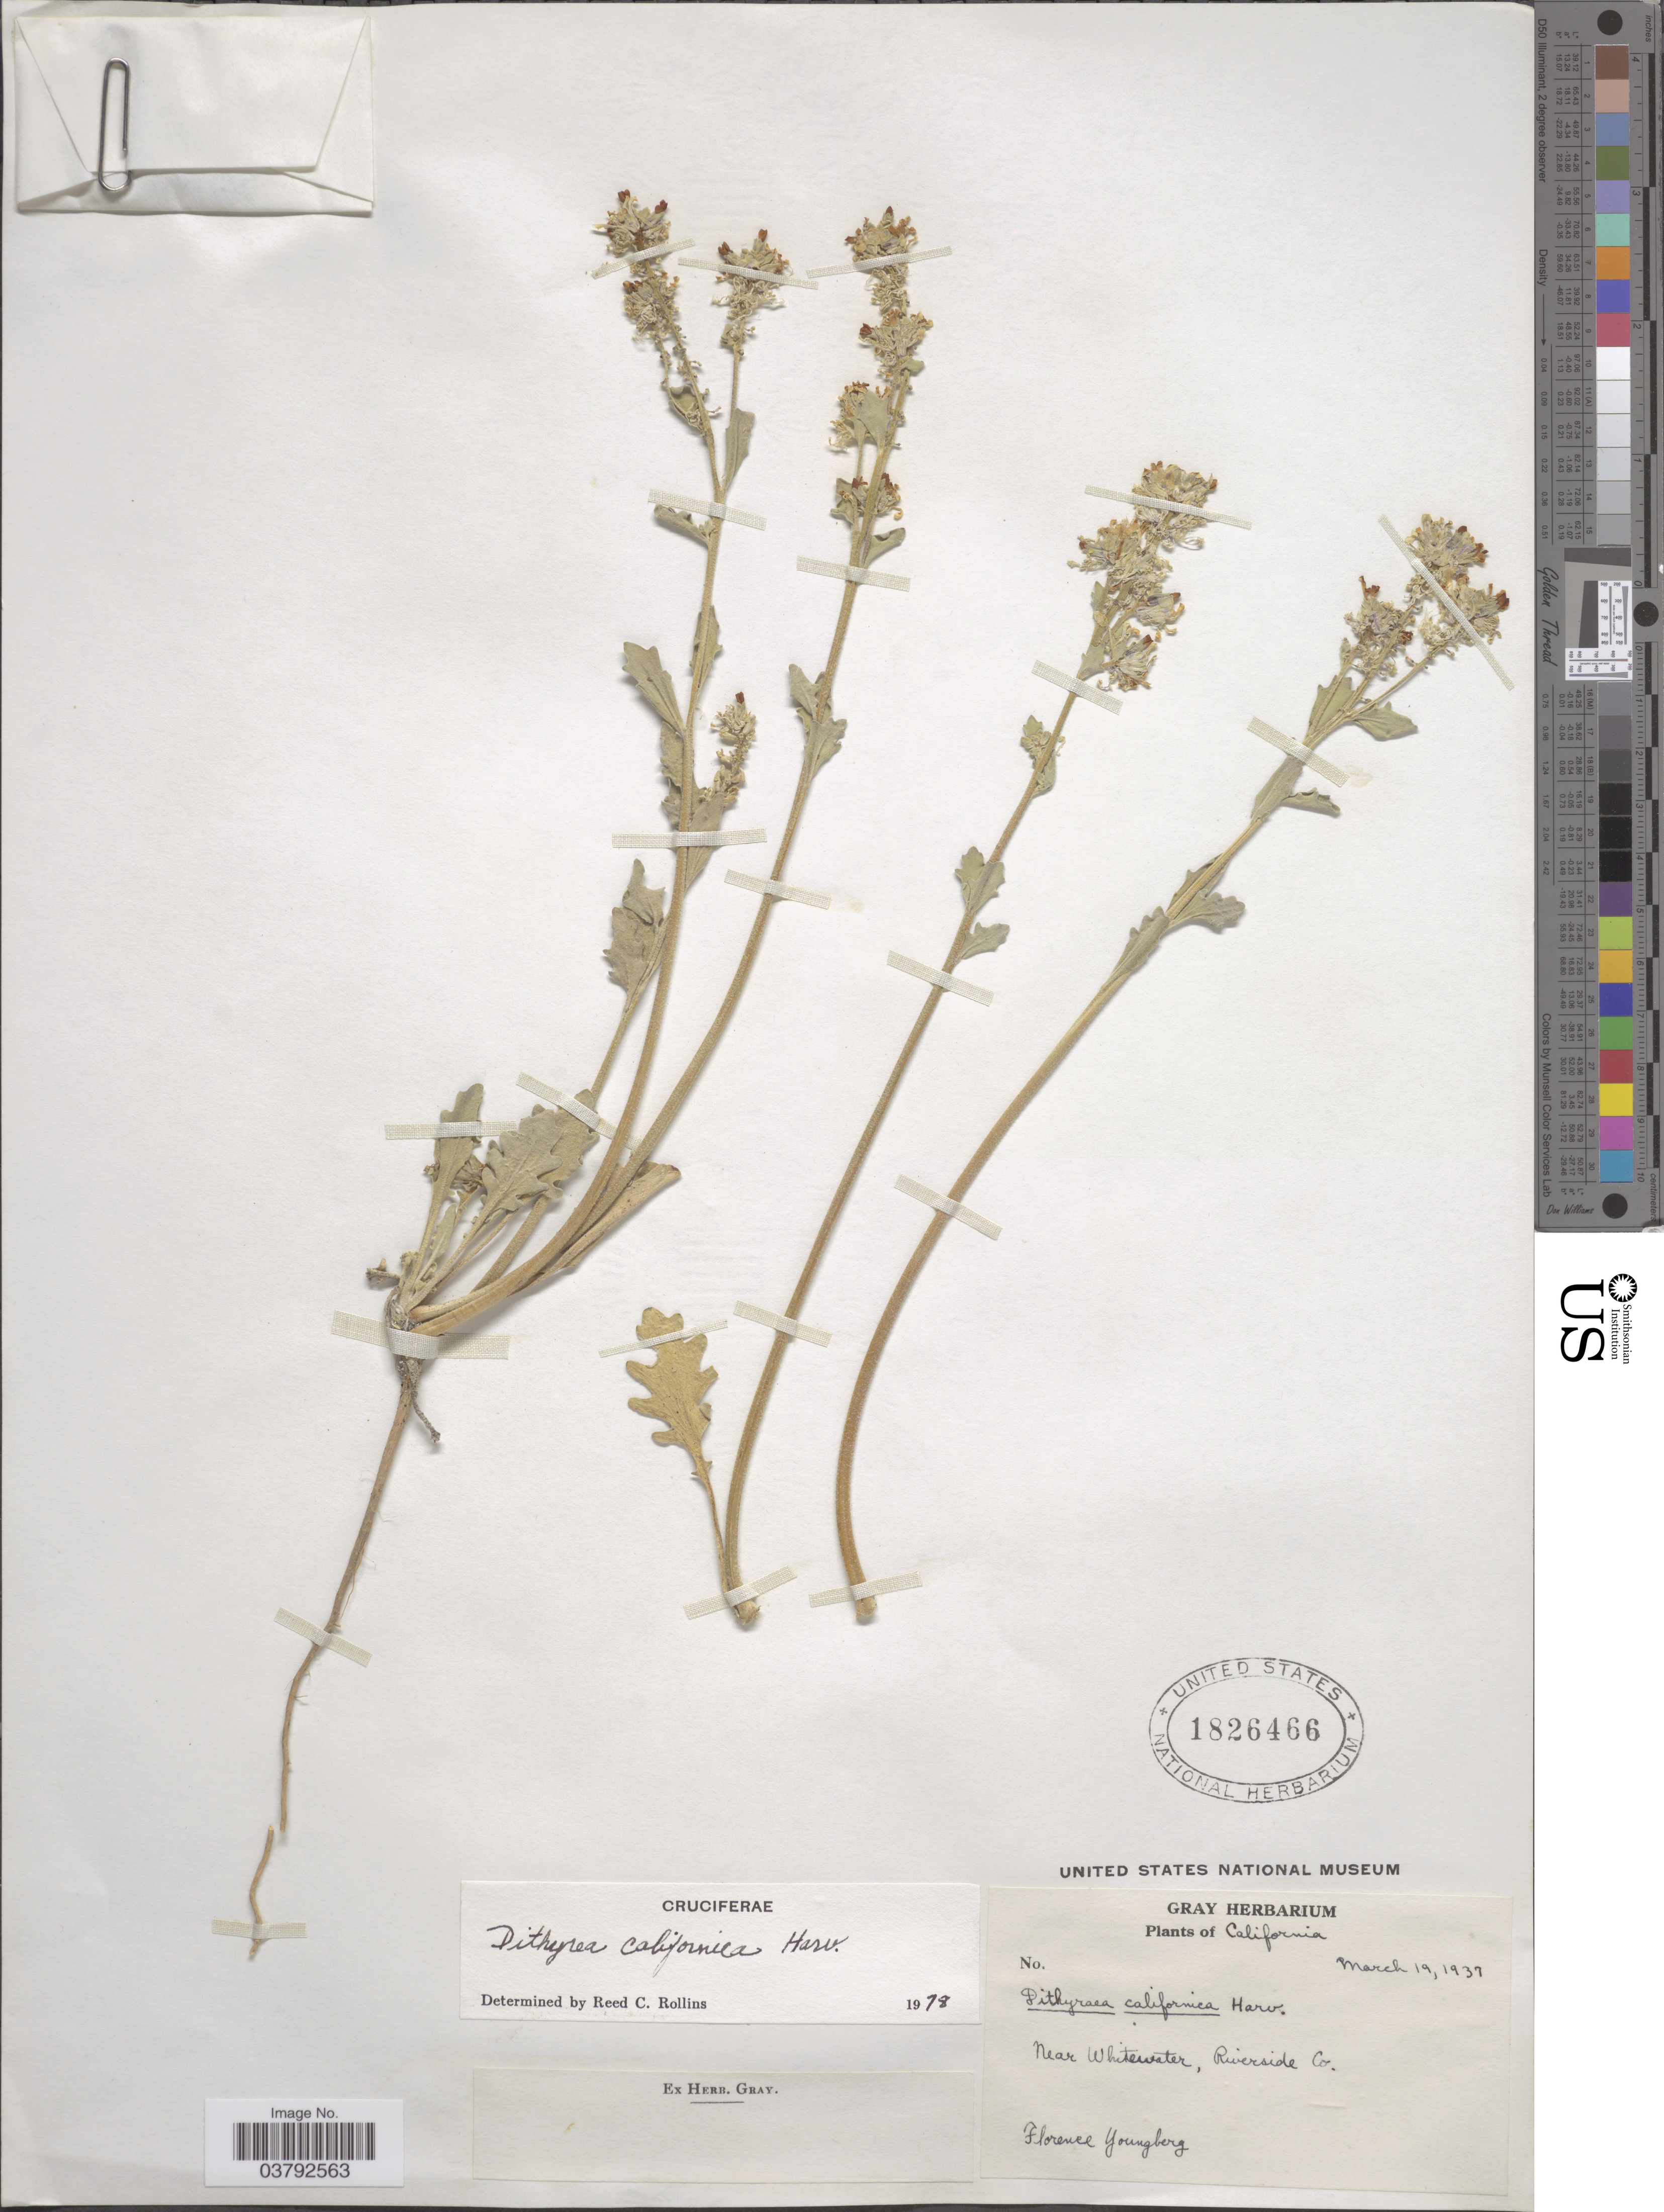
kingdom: Plantae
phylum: Tracheophyta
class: Magnoliopsida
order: Brassicales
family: Brassicaceae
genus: Dithyrea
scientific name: Dithyrea californica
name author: Harv.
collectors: F. Youngberg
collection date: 1937-03-19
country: United States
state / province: California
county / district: Riverside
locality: Near Whitewater, Riverside Co.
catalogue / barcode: US 1826466